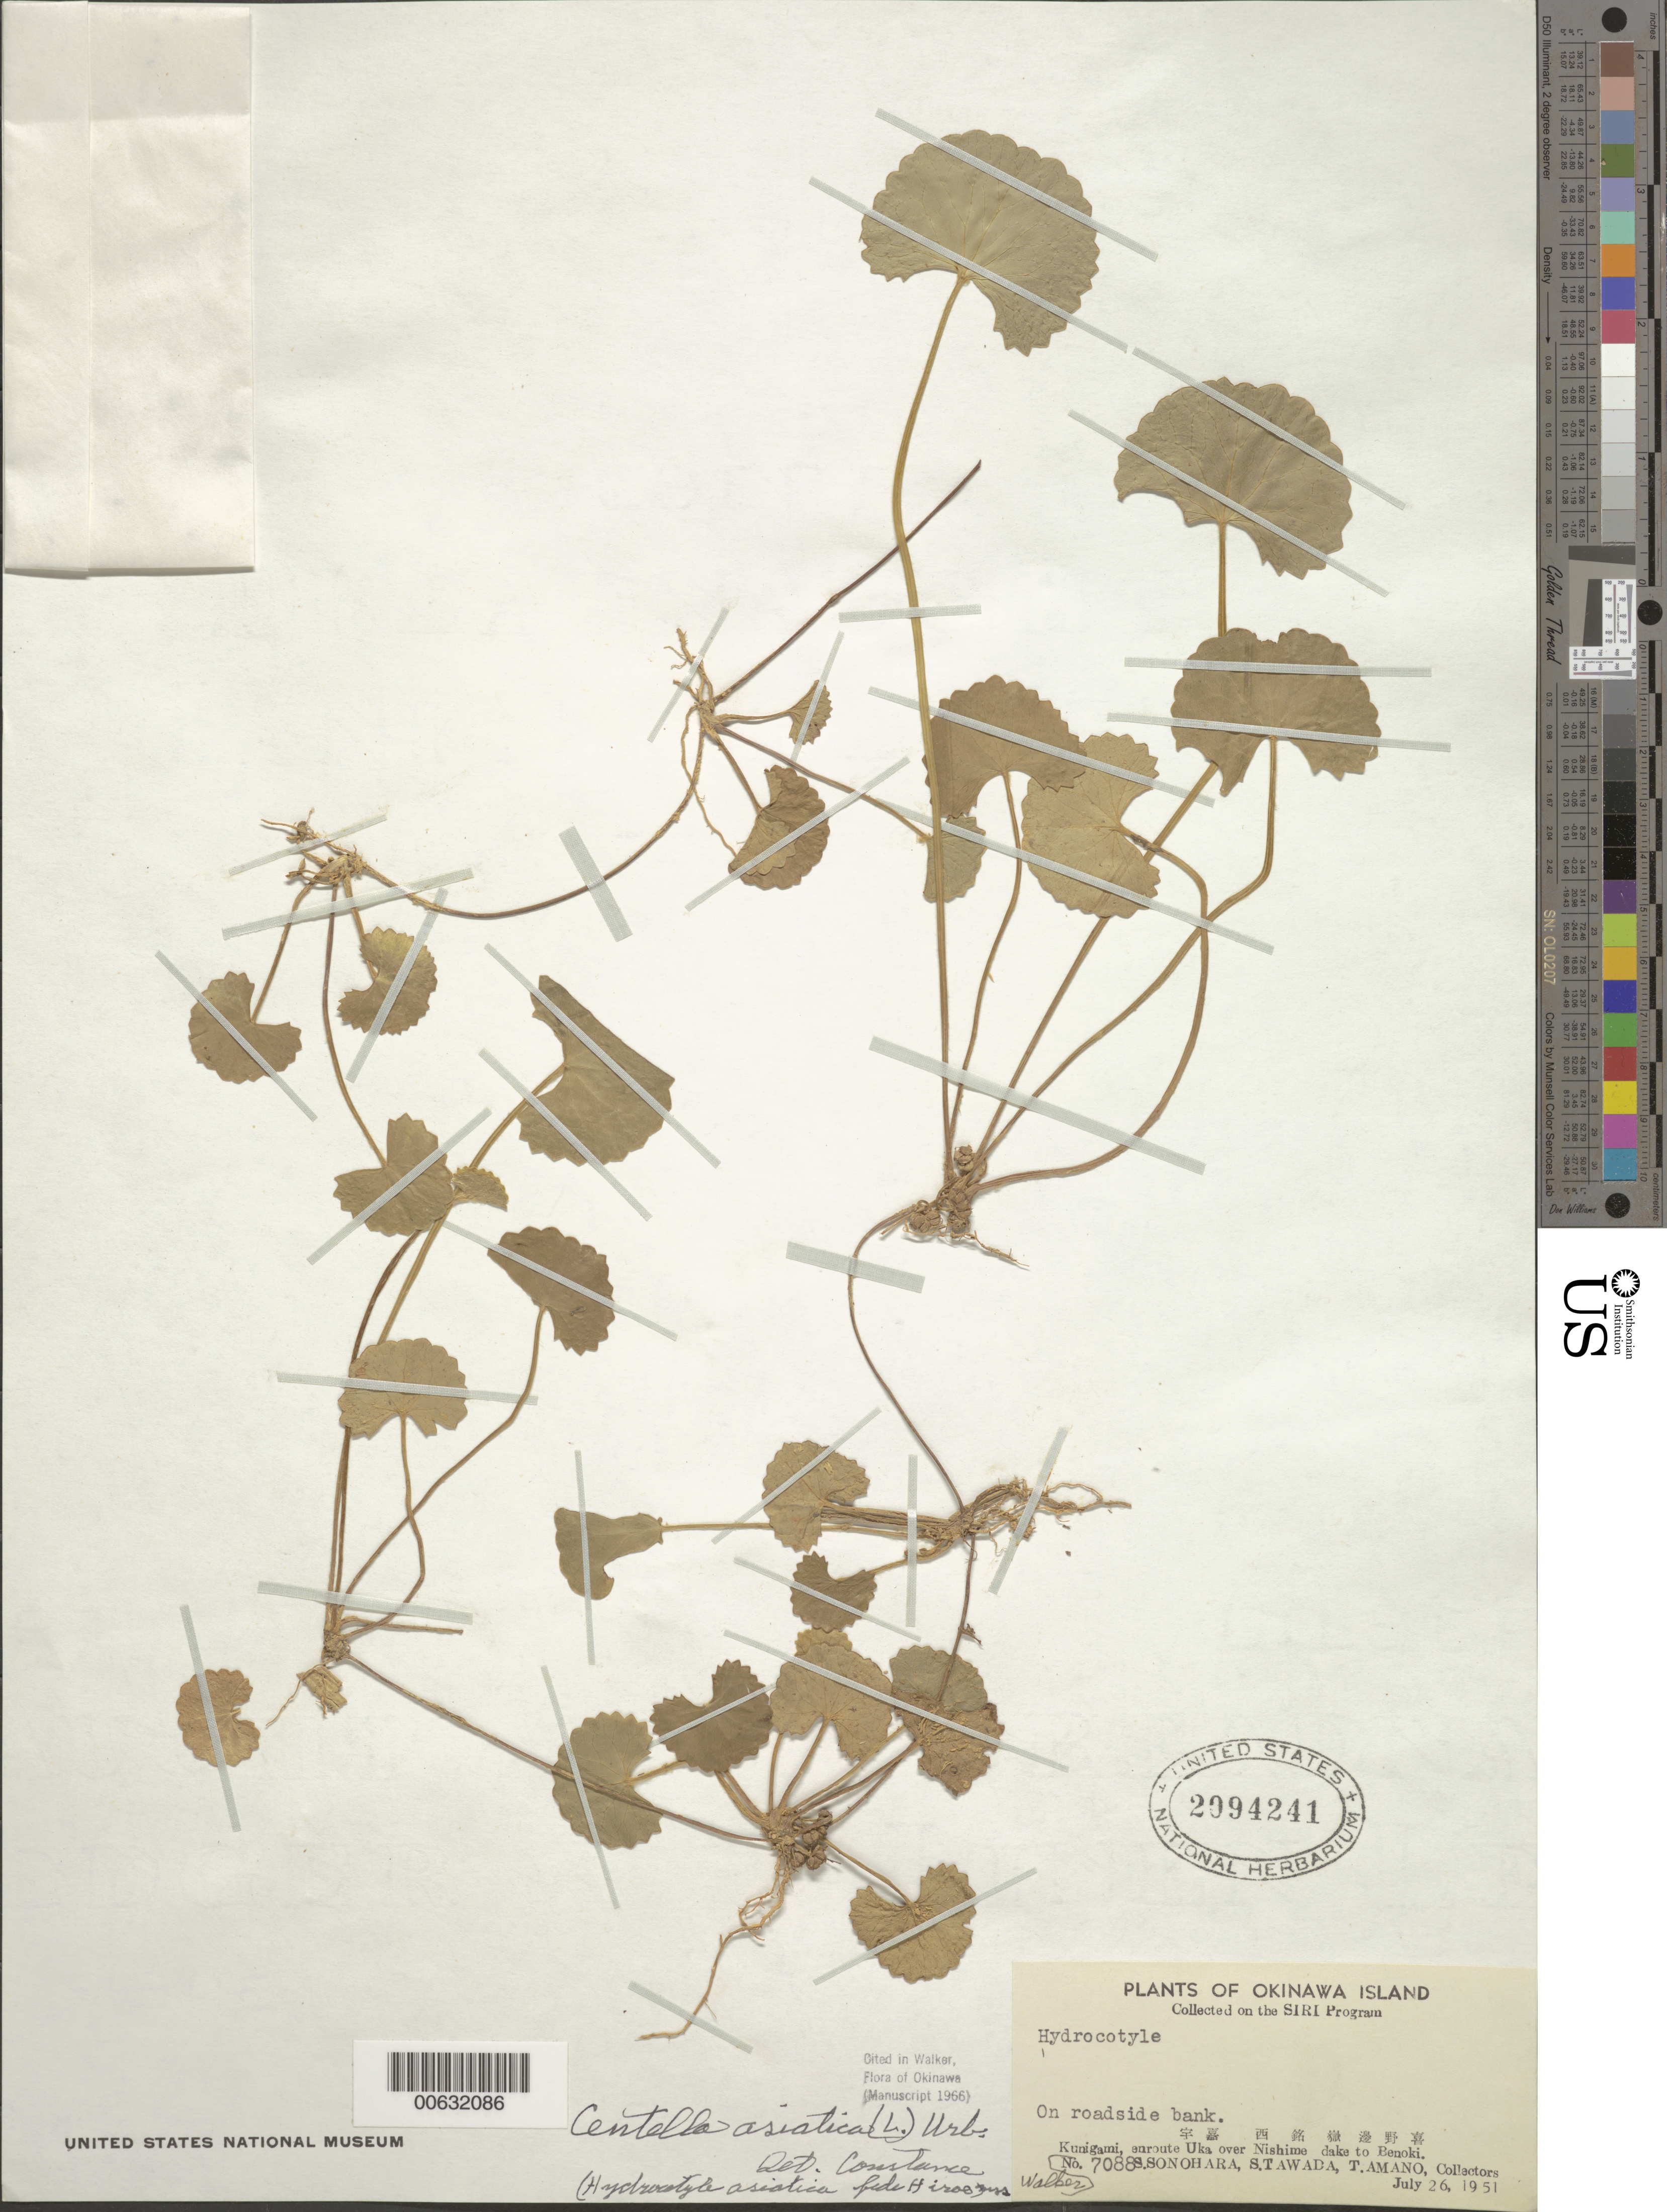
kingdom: Plantae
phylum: Tracheophyta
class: Magnoliopsida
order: Apiales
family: Apiaceae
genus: Centella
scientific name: Centella asiatica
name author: (L.) Urb.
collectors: E. H. Walker, S. Tawada, T. Amano & S. Sonohara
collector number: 7088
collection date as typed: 26 Jul 1951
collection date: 1951-07-26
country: Japan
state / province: Okinawa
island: Okinawa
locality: Kunigami, enroute Uka over Nishime dake to Benoki [Okinawa Is.]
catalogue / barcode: US 2094241